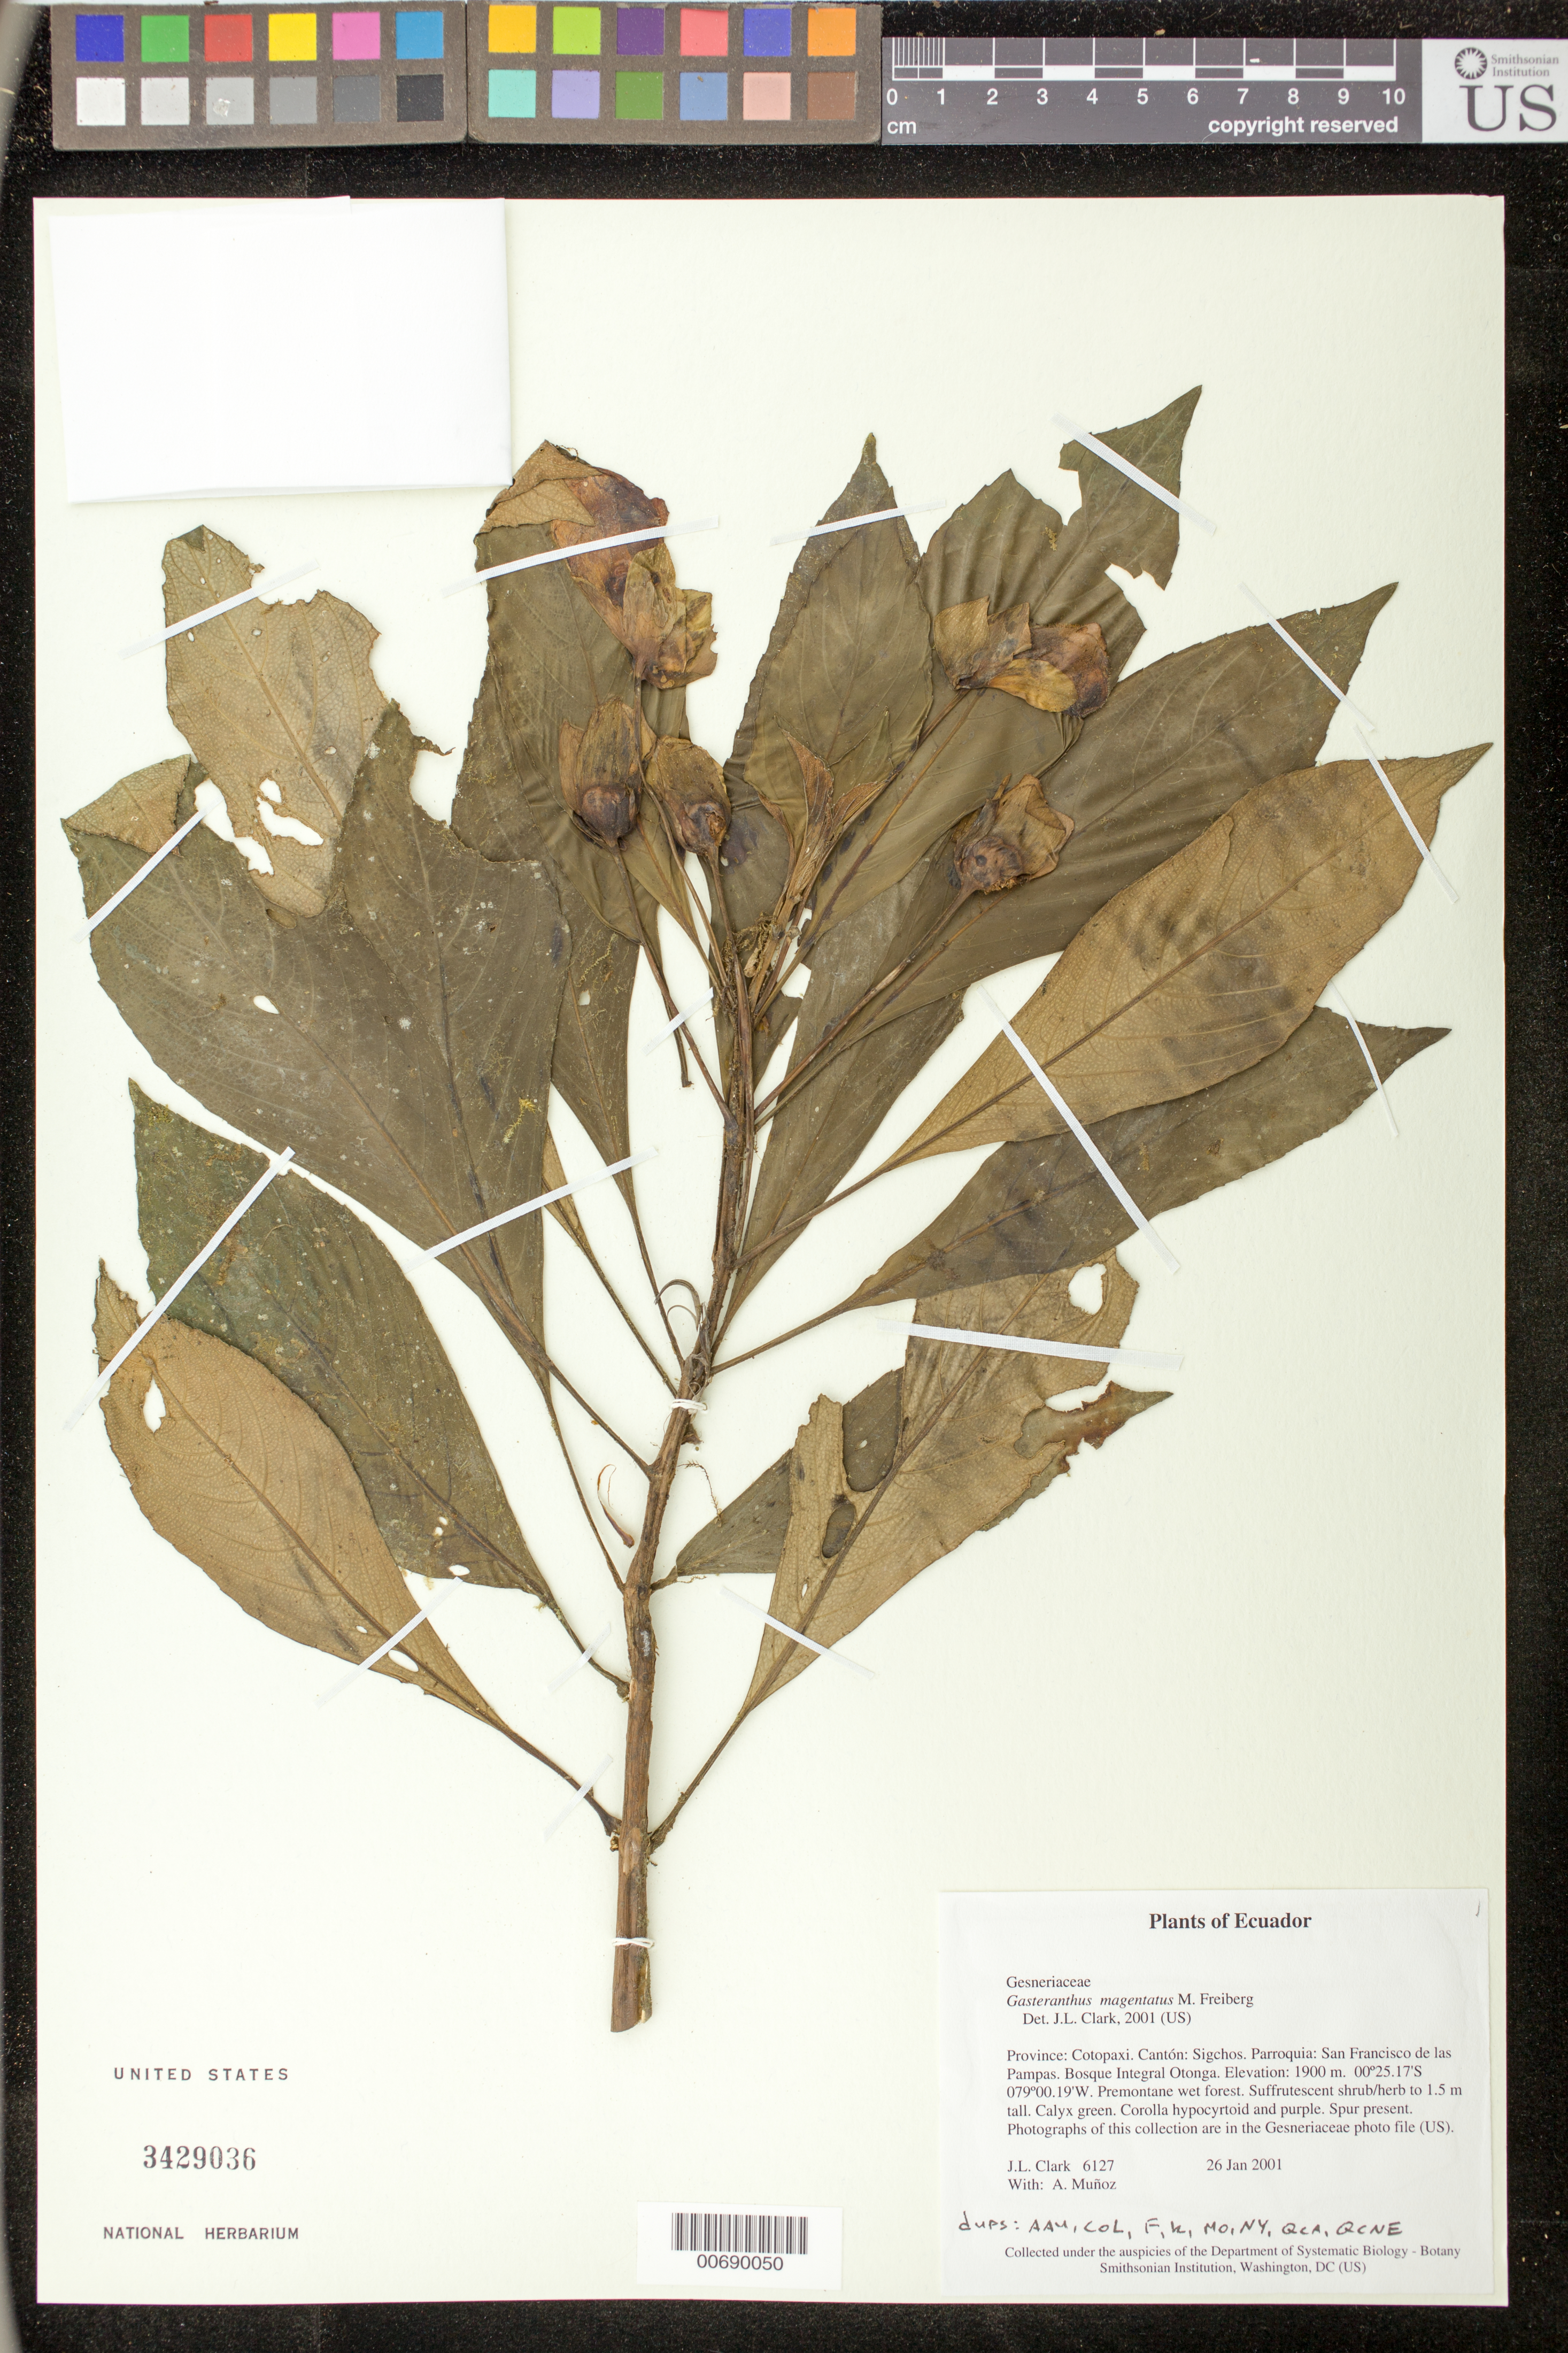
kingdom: Plantae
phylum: Tracheophyta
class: Magnoliopsida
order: Lamiales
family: Gesneriaceae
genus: Gasteranthus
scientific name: Gasteranthus magentatus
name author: M. Freiberg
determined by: Clark, J. L., (SEL), The Marie Selby Botanical Garden (UNITED STATES)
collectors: J. L. Clark & A. Muñoz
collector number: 6127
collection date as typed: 26 Jan 2001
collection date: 2001-01-26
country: Ecuador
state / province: Cotopaxi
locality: Cantón: Sigchos. Parroquia: San Francisco de las Pampas. Bosque Integral Otonga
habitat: Premontane wet forest.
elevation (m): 1900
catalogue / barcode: US 3429036